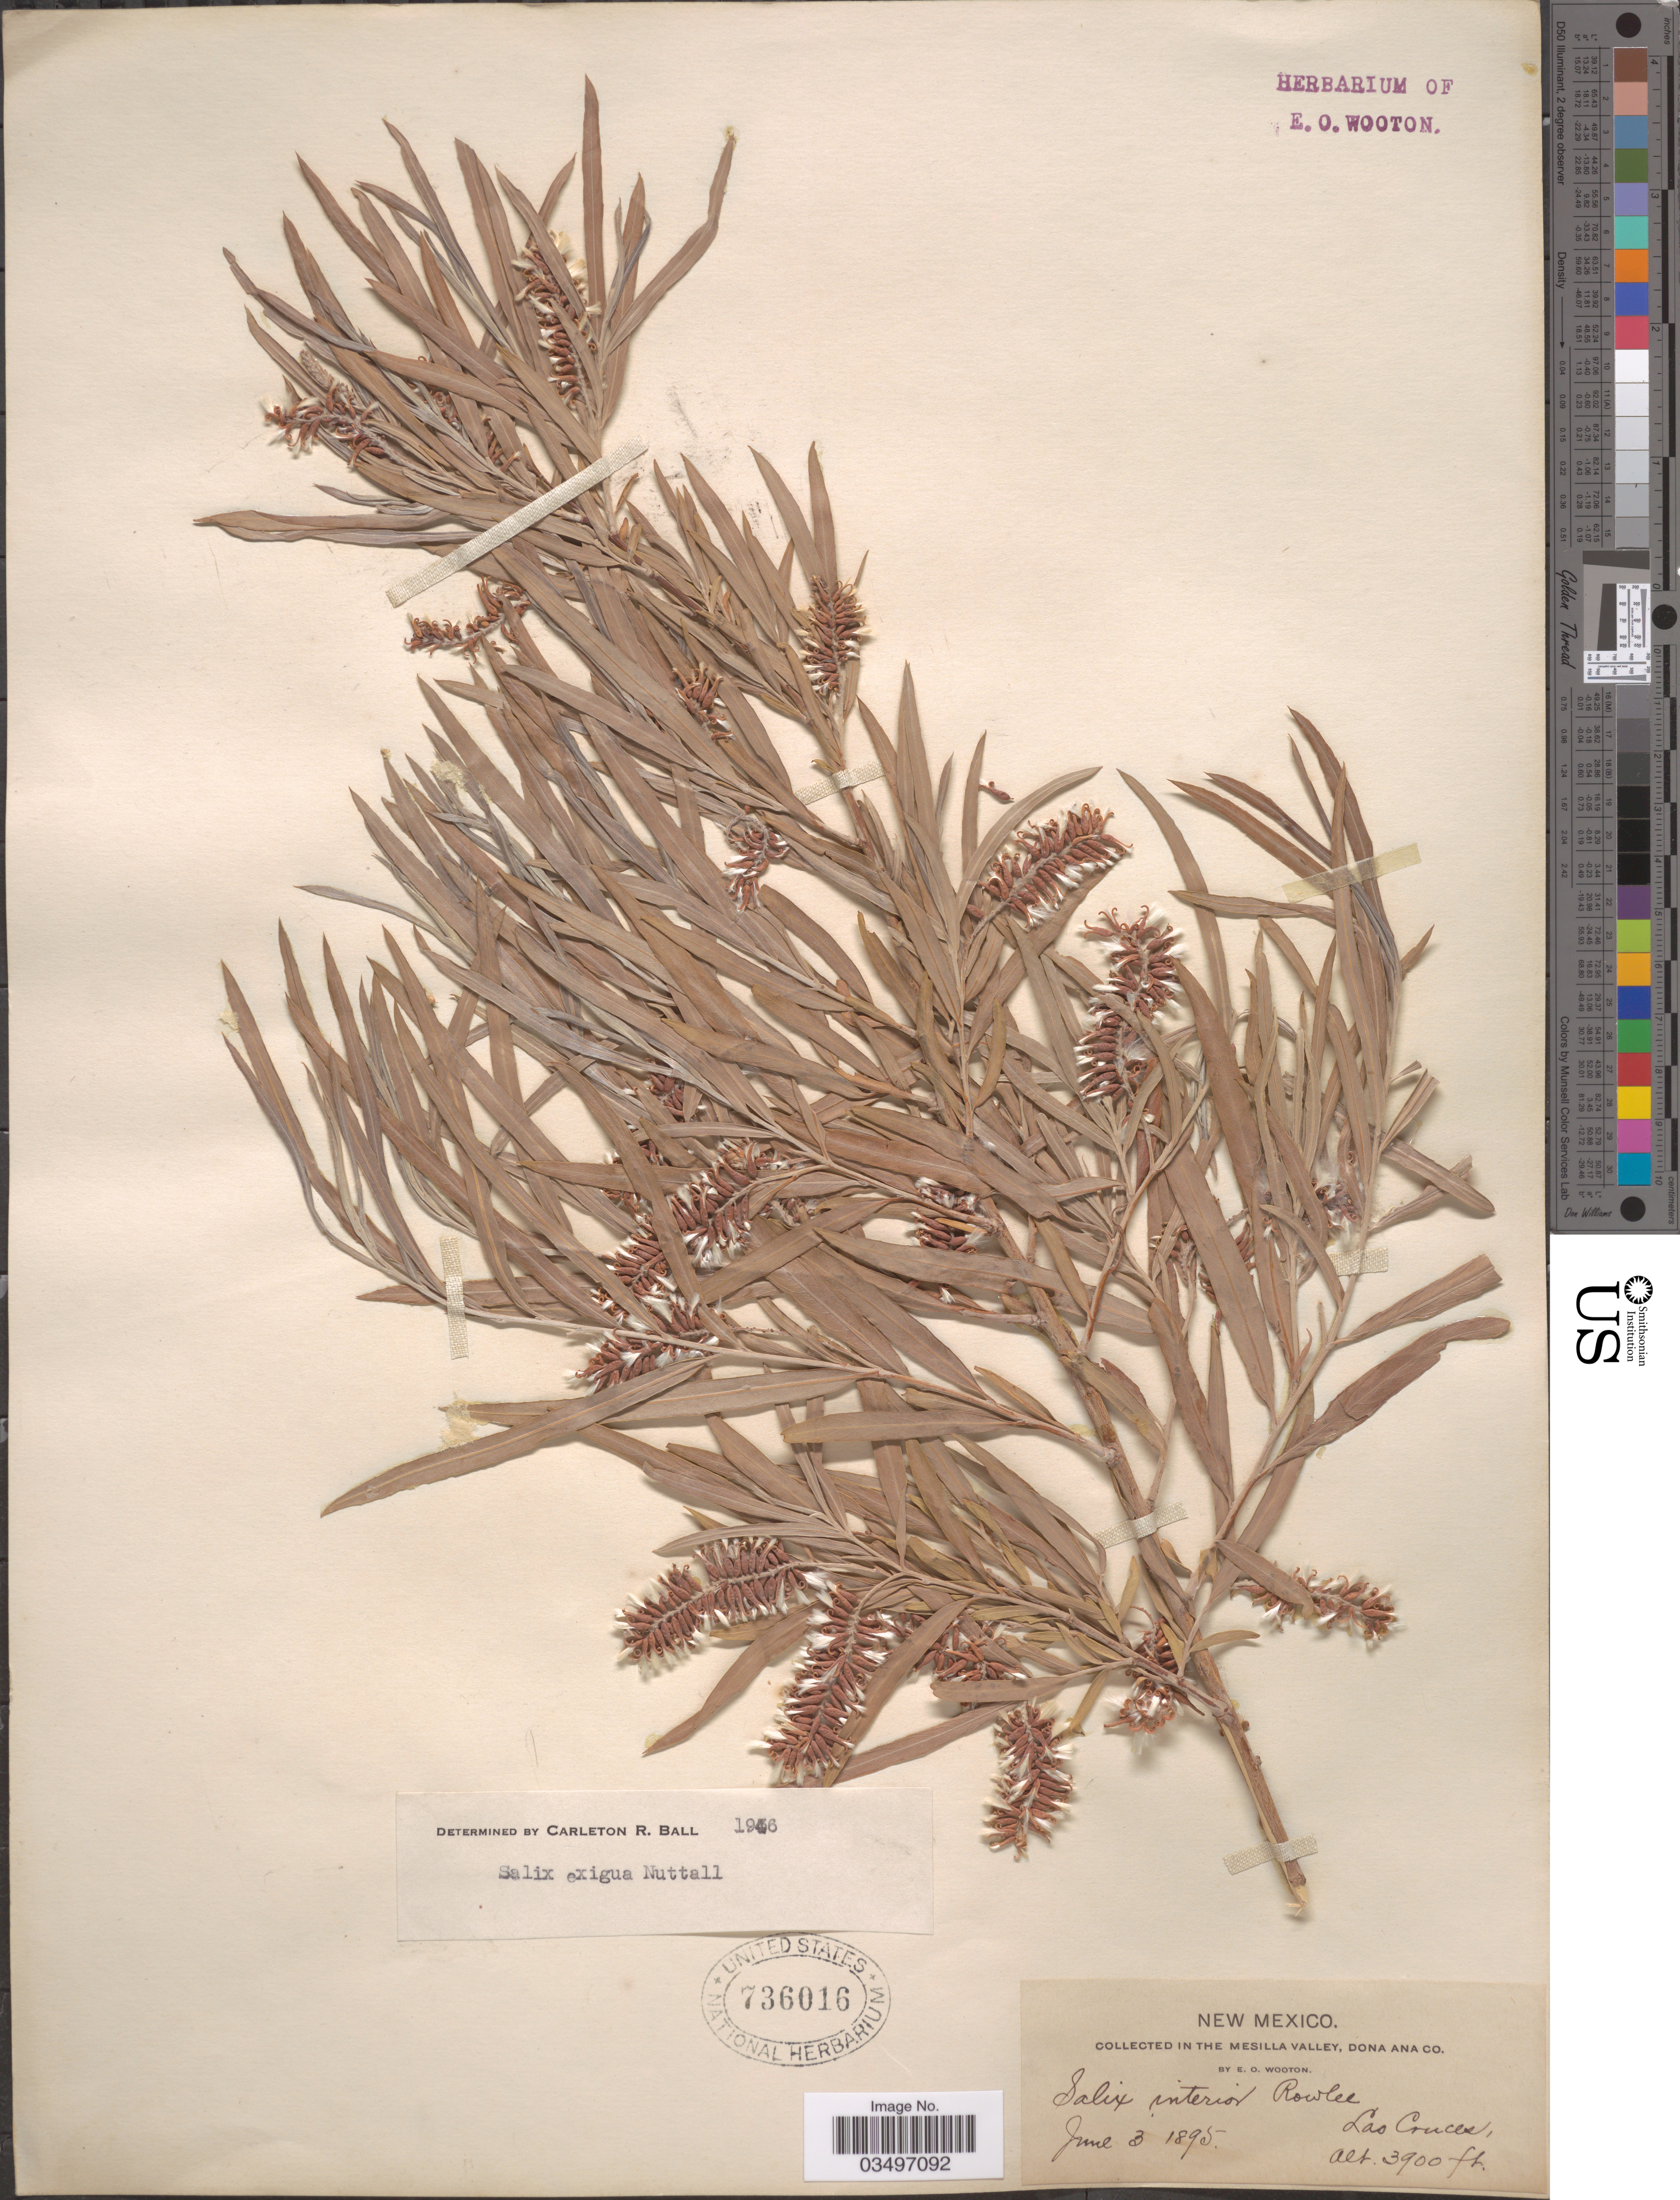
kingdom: Plantae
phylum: Tracheophyta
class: Magnoliopsida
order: Malpighiales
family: Salicaceae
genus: Salix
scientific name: Salix exigua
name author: Nutt.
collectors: E. O. Wooton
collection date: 1895-06-03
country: United States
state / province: New Mexico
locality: In the Mesilla Valley, Dona Ana Co. Las Cruces.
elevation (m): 1189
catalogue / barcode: US 736016